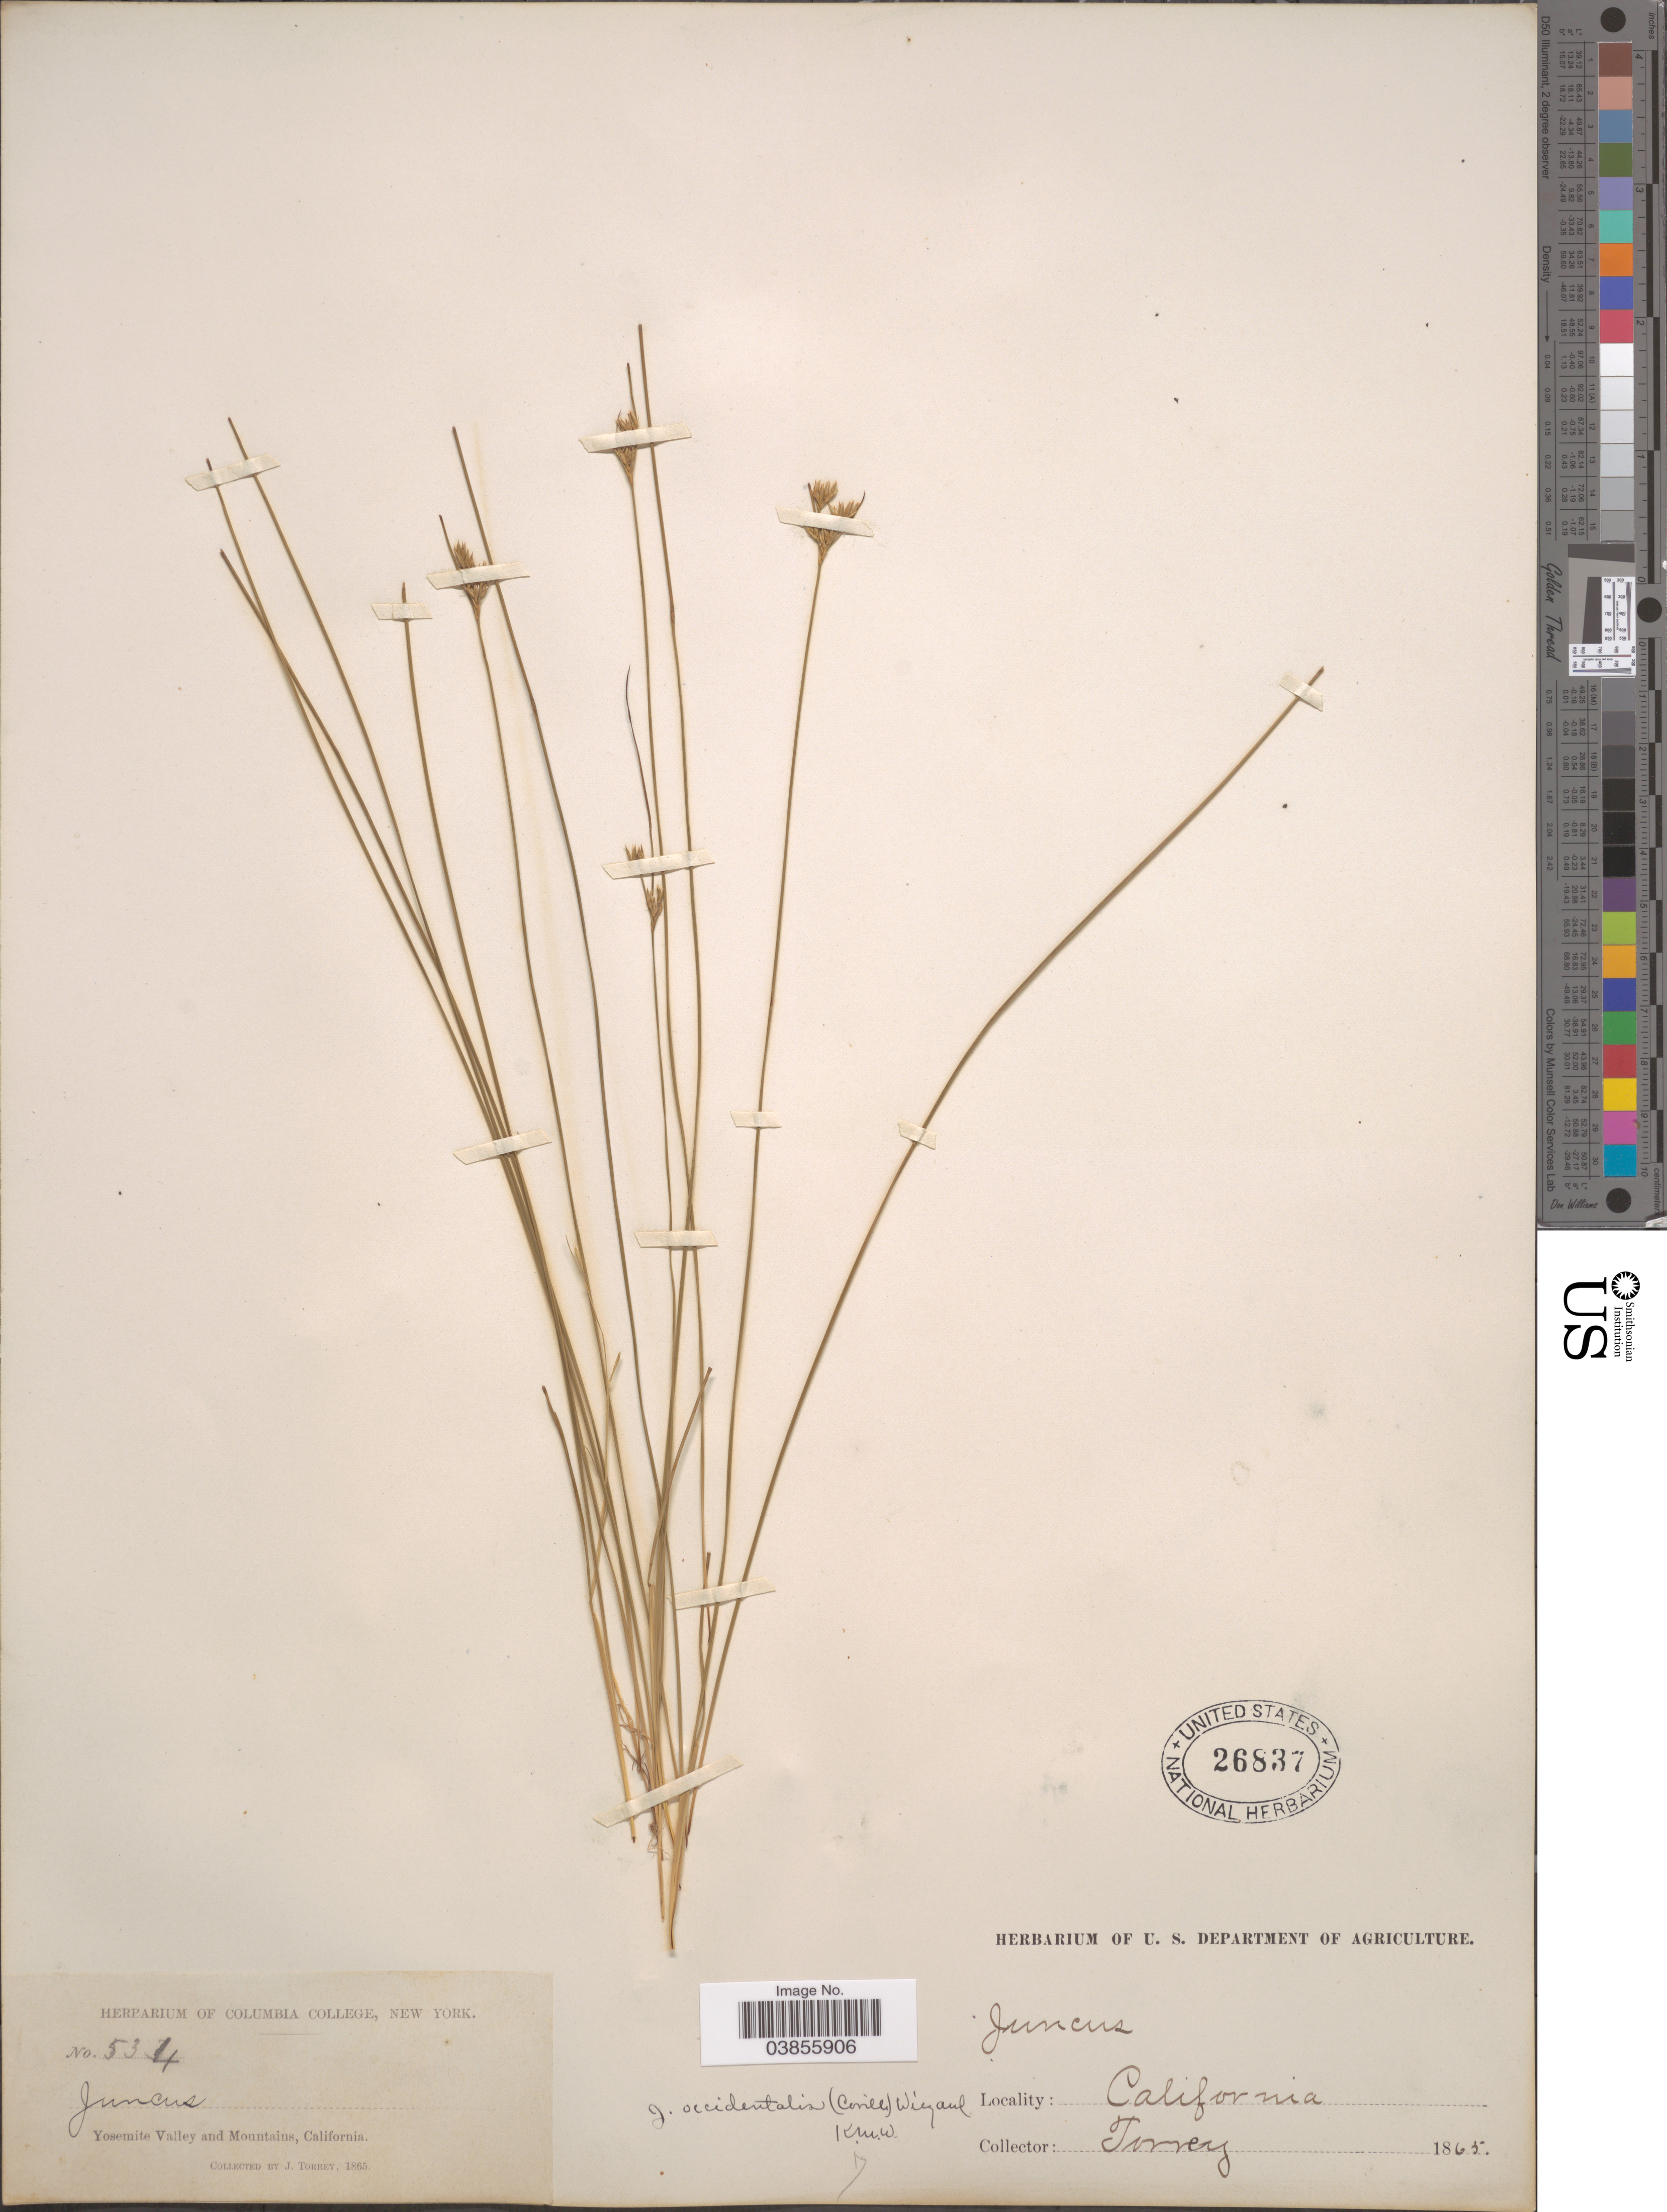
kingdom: Plantae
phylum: Tracheophyta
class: Liliopsida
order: Poales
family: Juncaceae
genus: Juncus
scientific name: Juncus occidentalis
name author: (Coville) Wiegand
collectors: J. Torrey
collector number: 534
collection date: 1865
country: United States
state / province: California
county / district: Mariposa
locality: Yosemite Valley and Mountains.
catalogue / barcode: US 26837